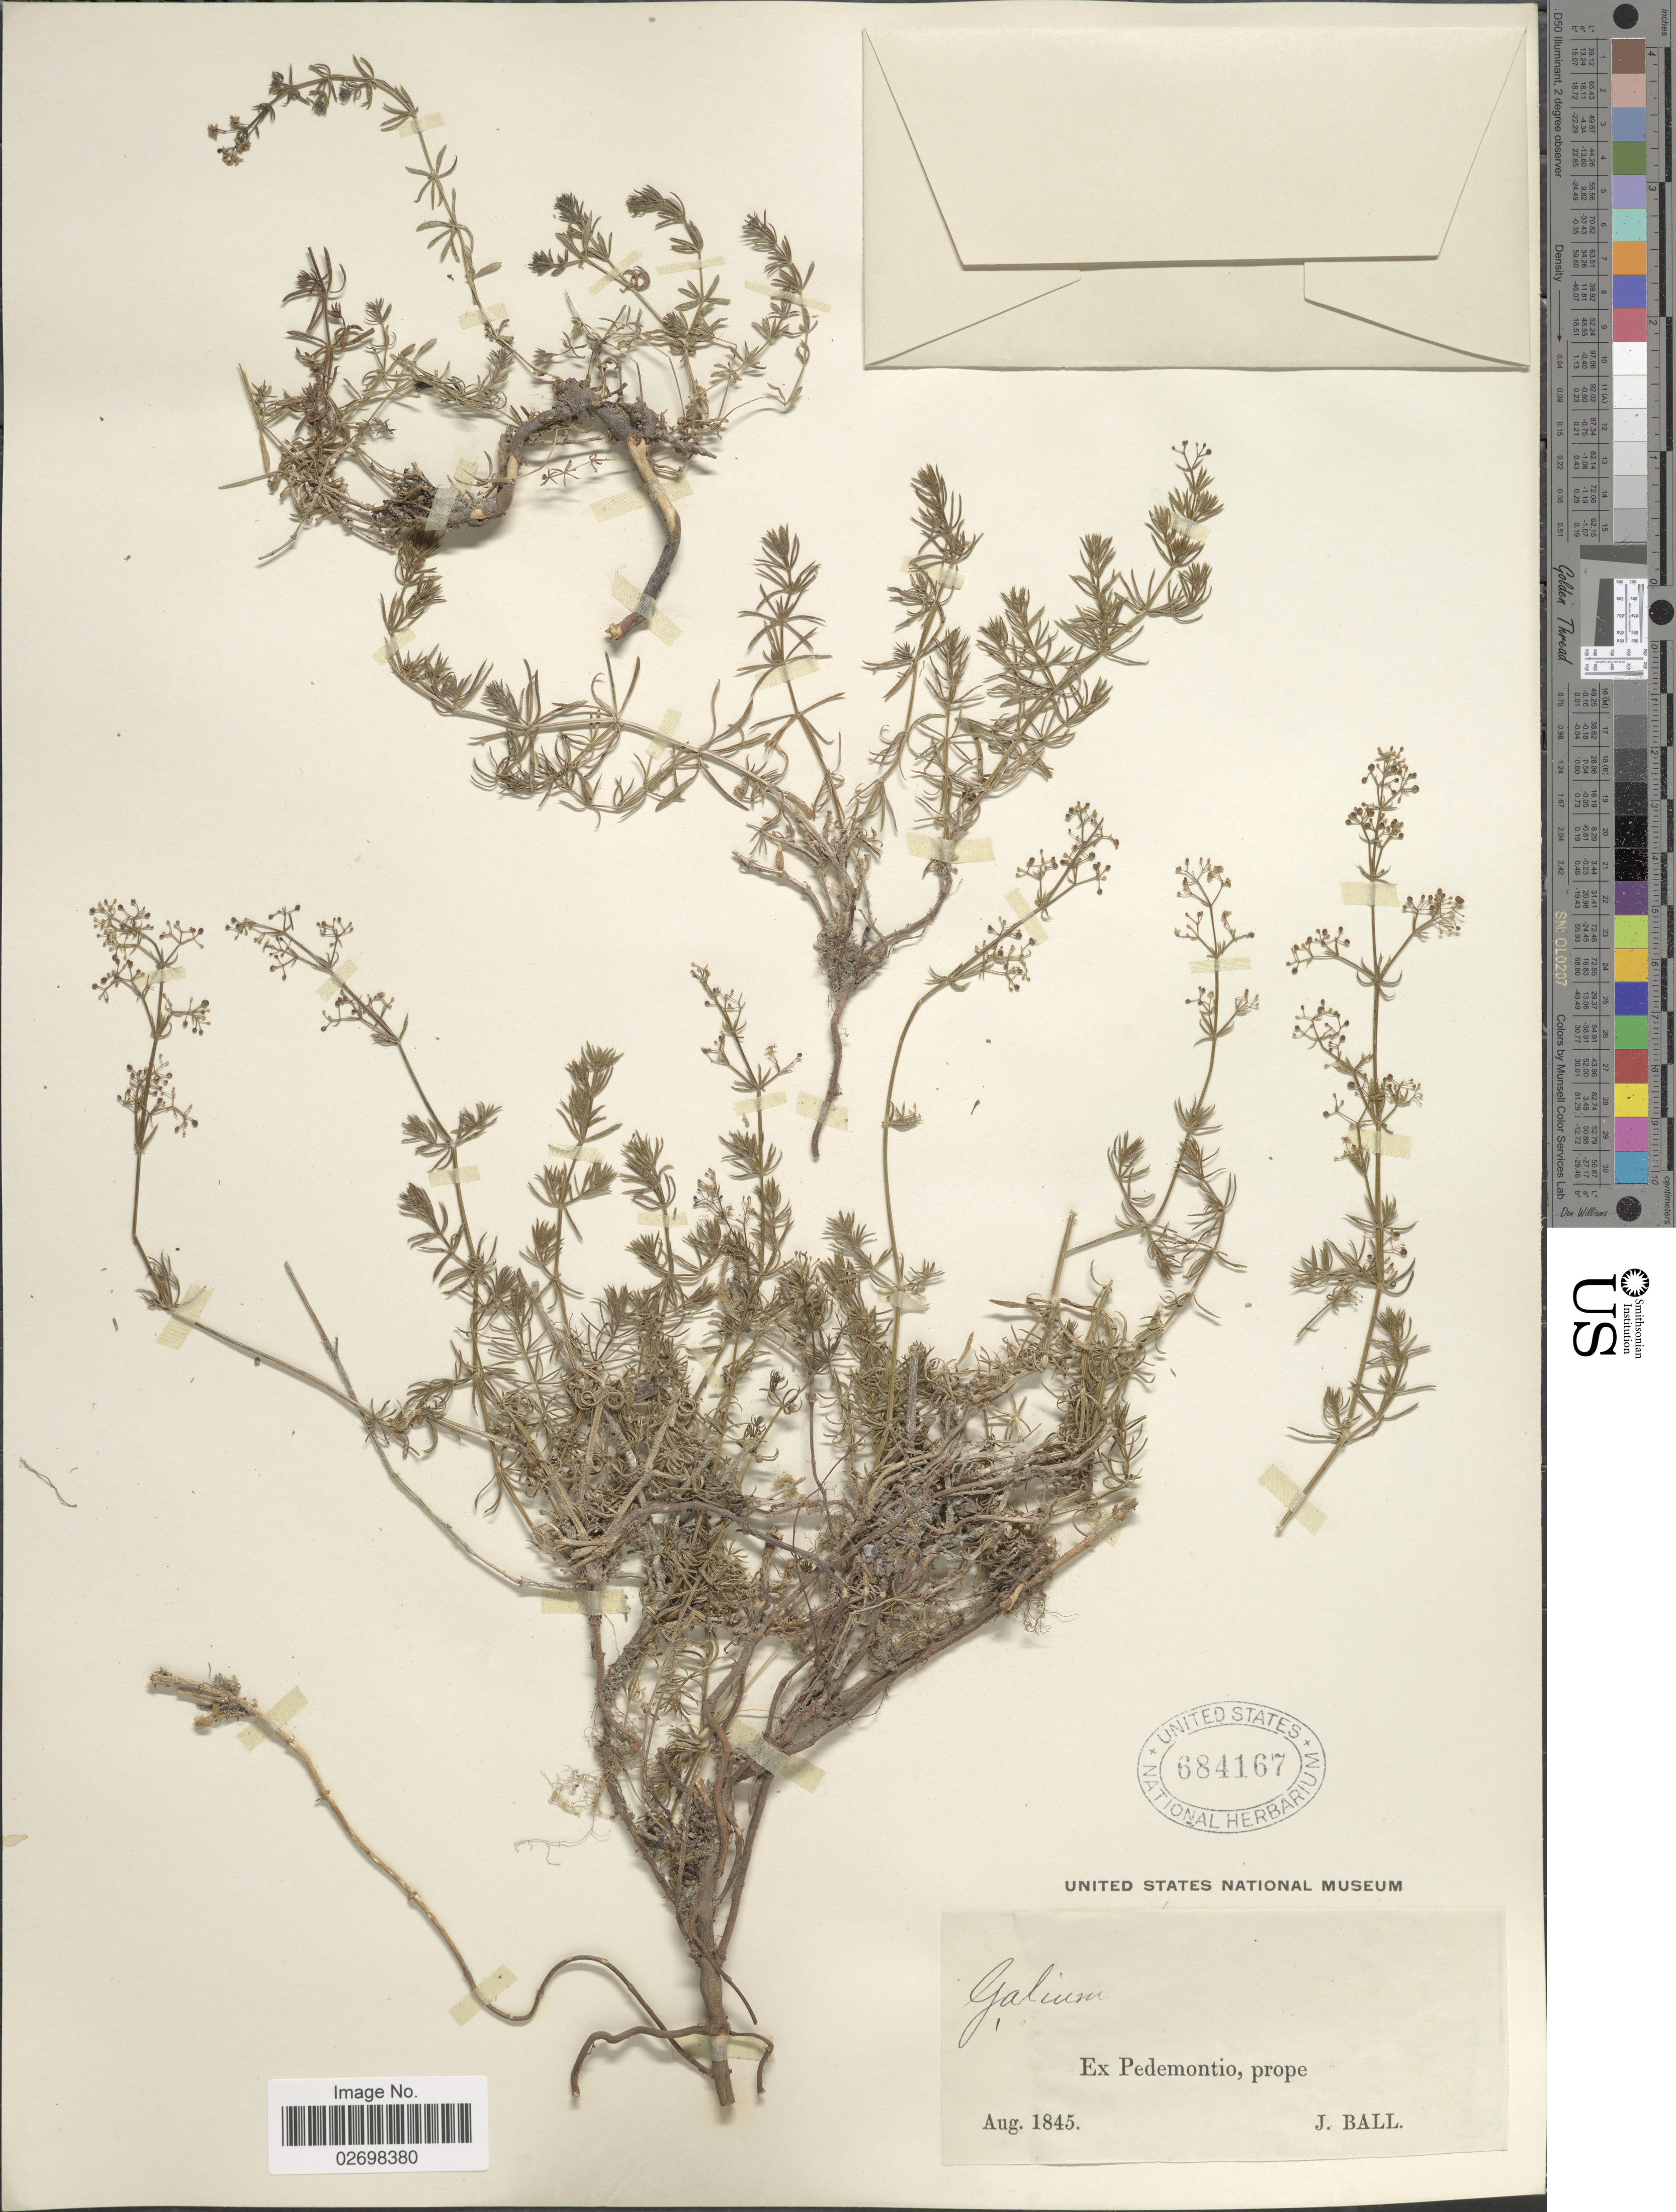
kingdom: Plantae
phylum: Tracheophyta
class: Magnoliopsida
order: Gentianales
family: Rubiaceae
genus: Galium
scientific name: Galium sp.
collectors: J. Ball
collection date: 1845-08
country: Italy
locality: Pedemontio, prope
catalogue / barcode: US 684167